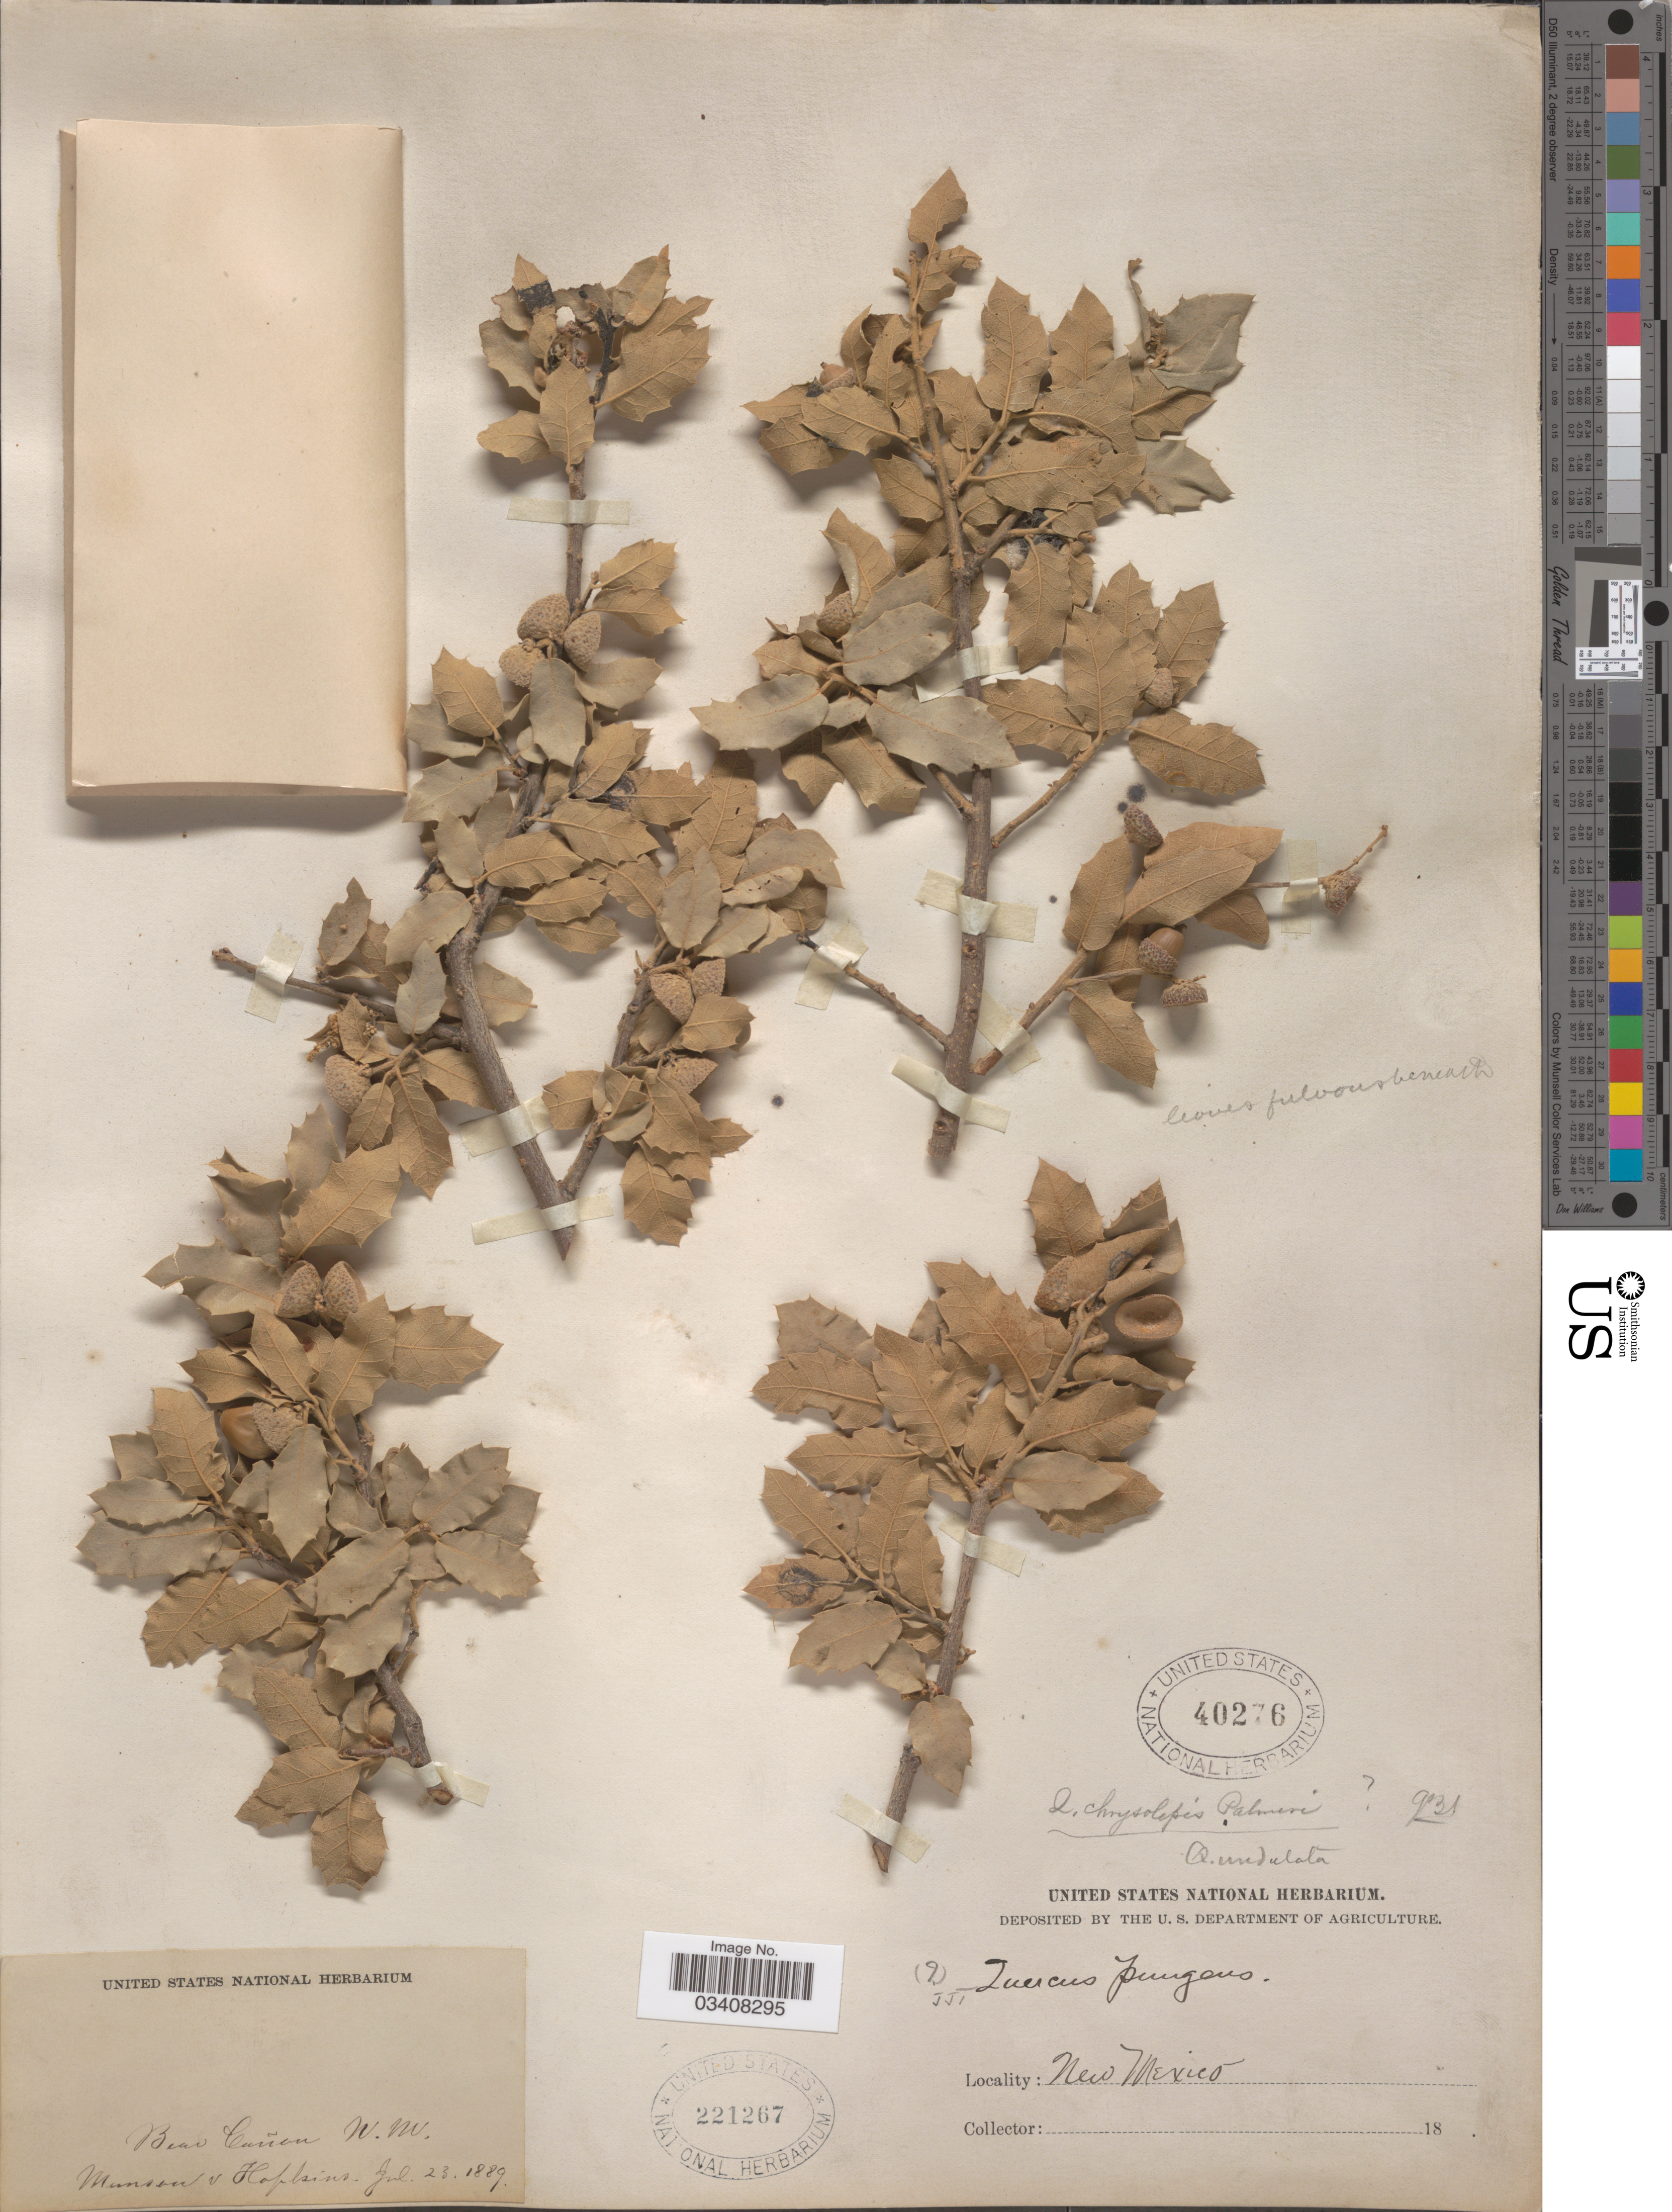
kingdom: Plantae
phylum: Tracheophyta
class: Magnoliopsida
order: Fagales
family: Fagaceae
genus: Quercus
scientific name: Quercus pungens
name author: Liebm.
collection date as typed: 18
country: United States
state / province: New Mexico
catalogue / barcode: US 40276-2